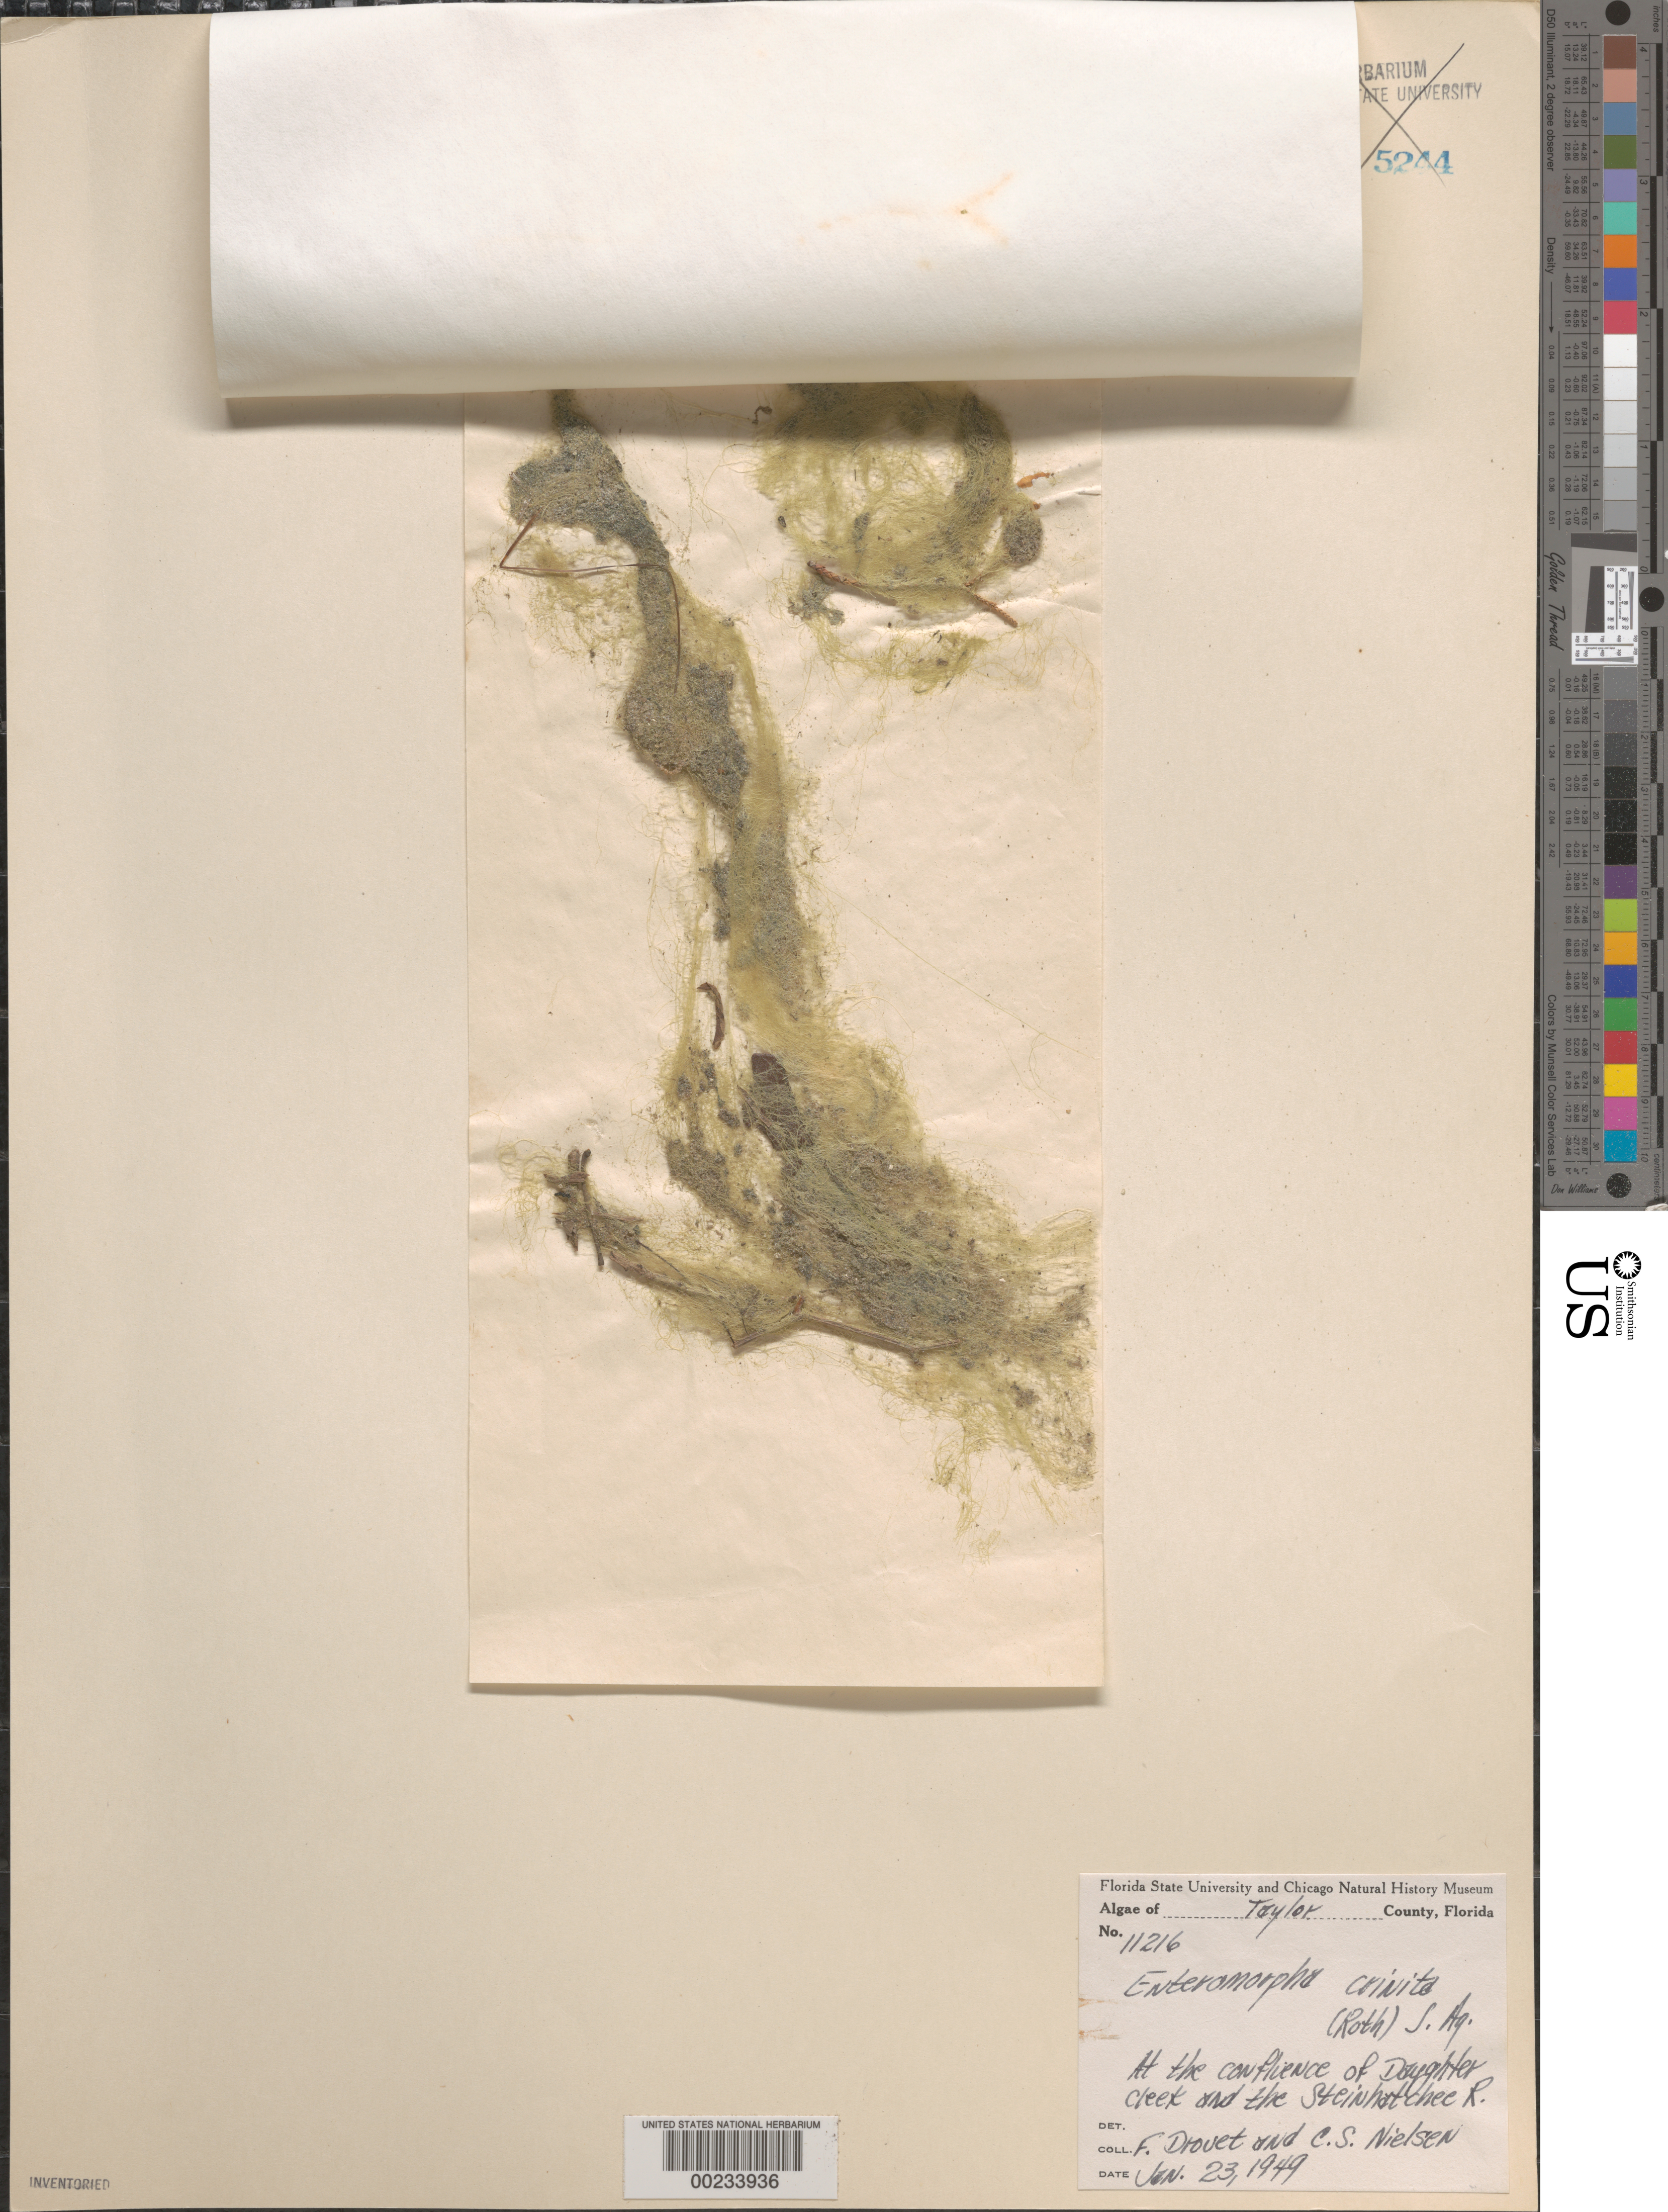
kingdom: Plantae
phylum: Chlorophyta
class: Ulvophyceae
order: Ulvales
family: Ulvaceae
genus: Ulva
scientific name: Ulva clathrata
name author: (Roth) C. Agardh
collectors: F. E. Drouet & C. S. Nielsen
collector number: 11216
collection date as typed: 23 Jan 1949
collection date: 1949-01-23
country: United States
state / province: Florida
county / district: Taylor County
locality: Daughter Creek and Steinhatchee River confluence, Steinhatchee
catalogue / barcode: US 19510